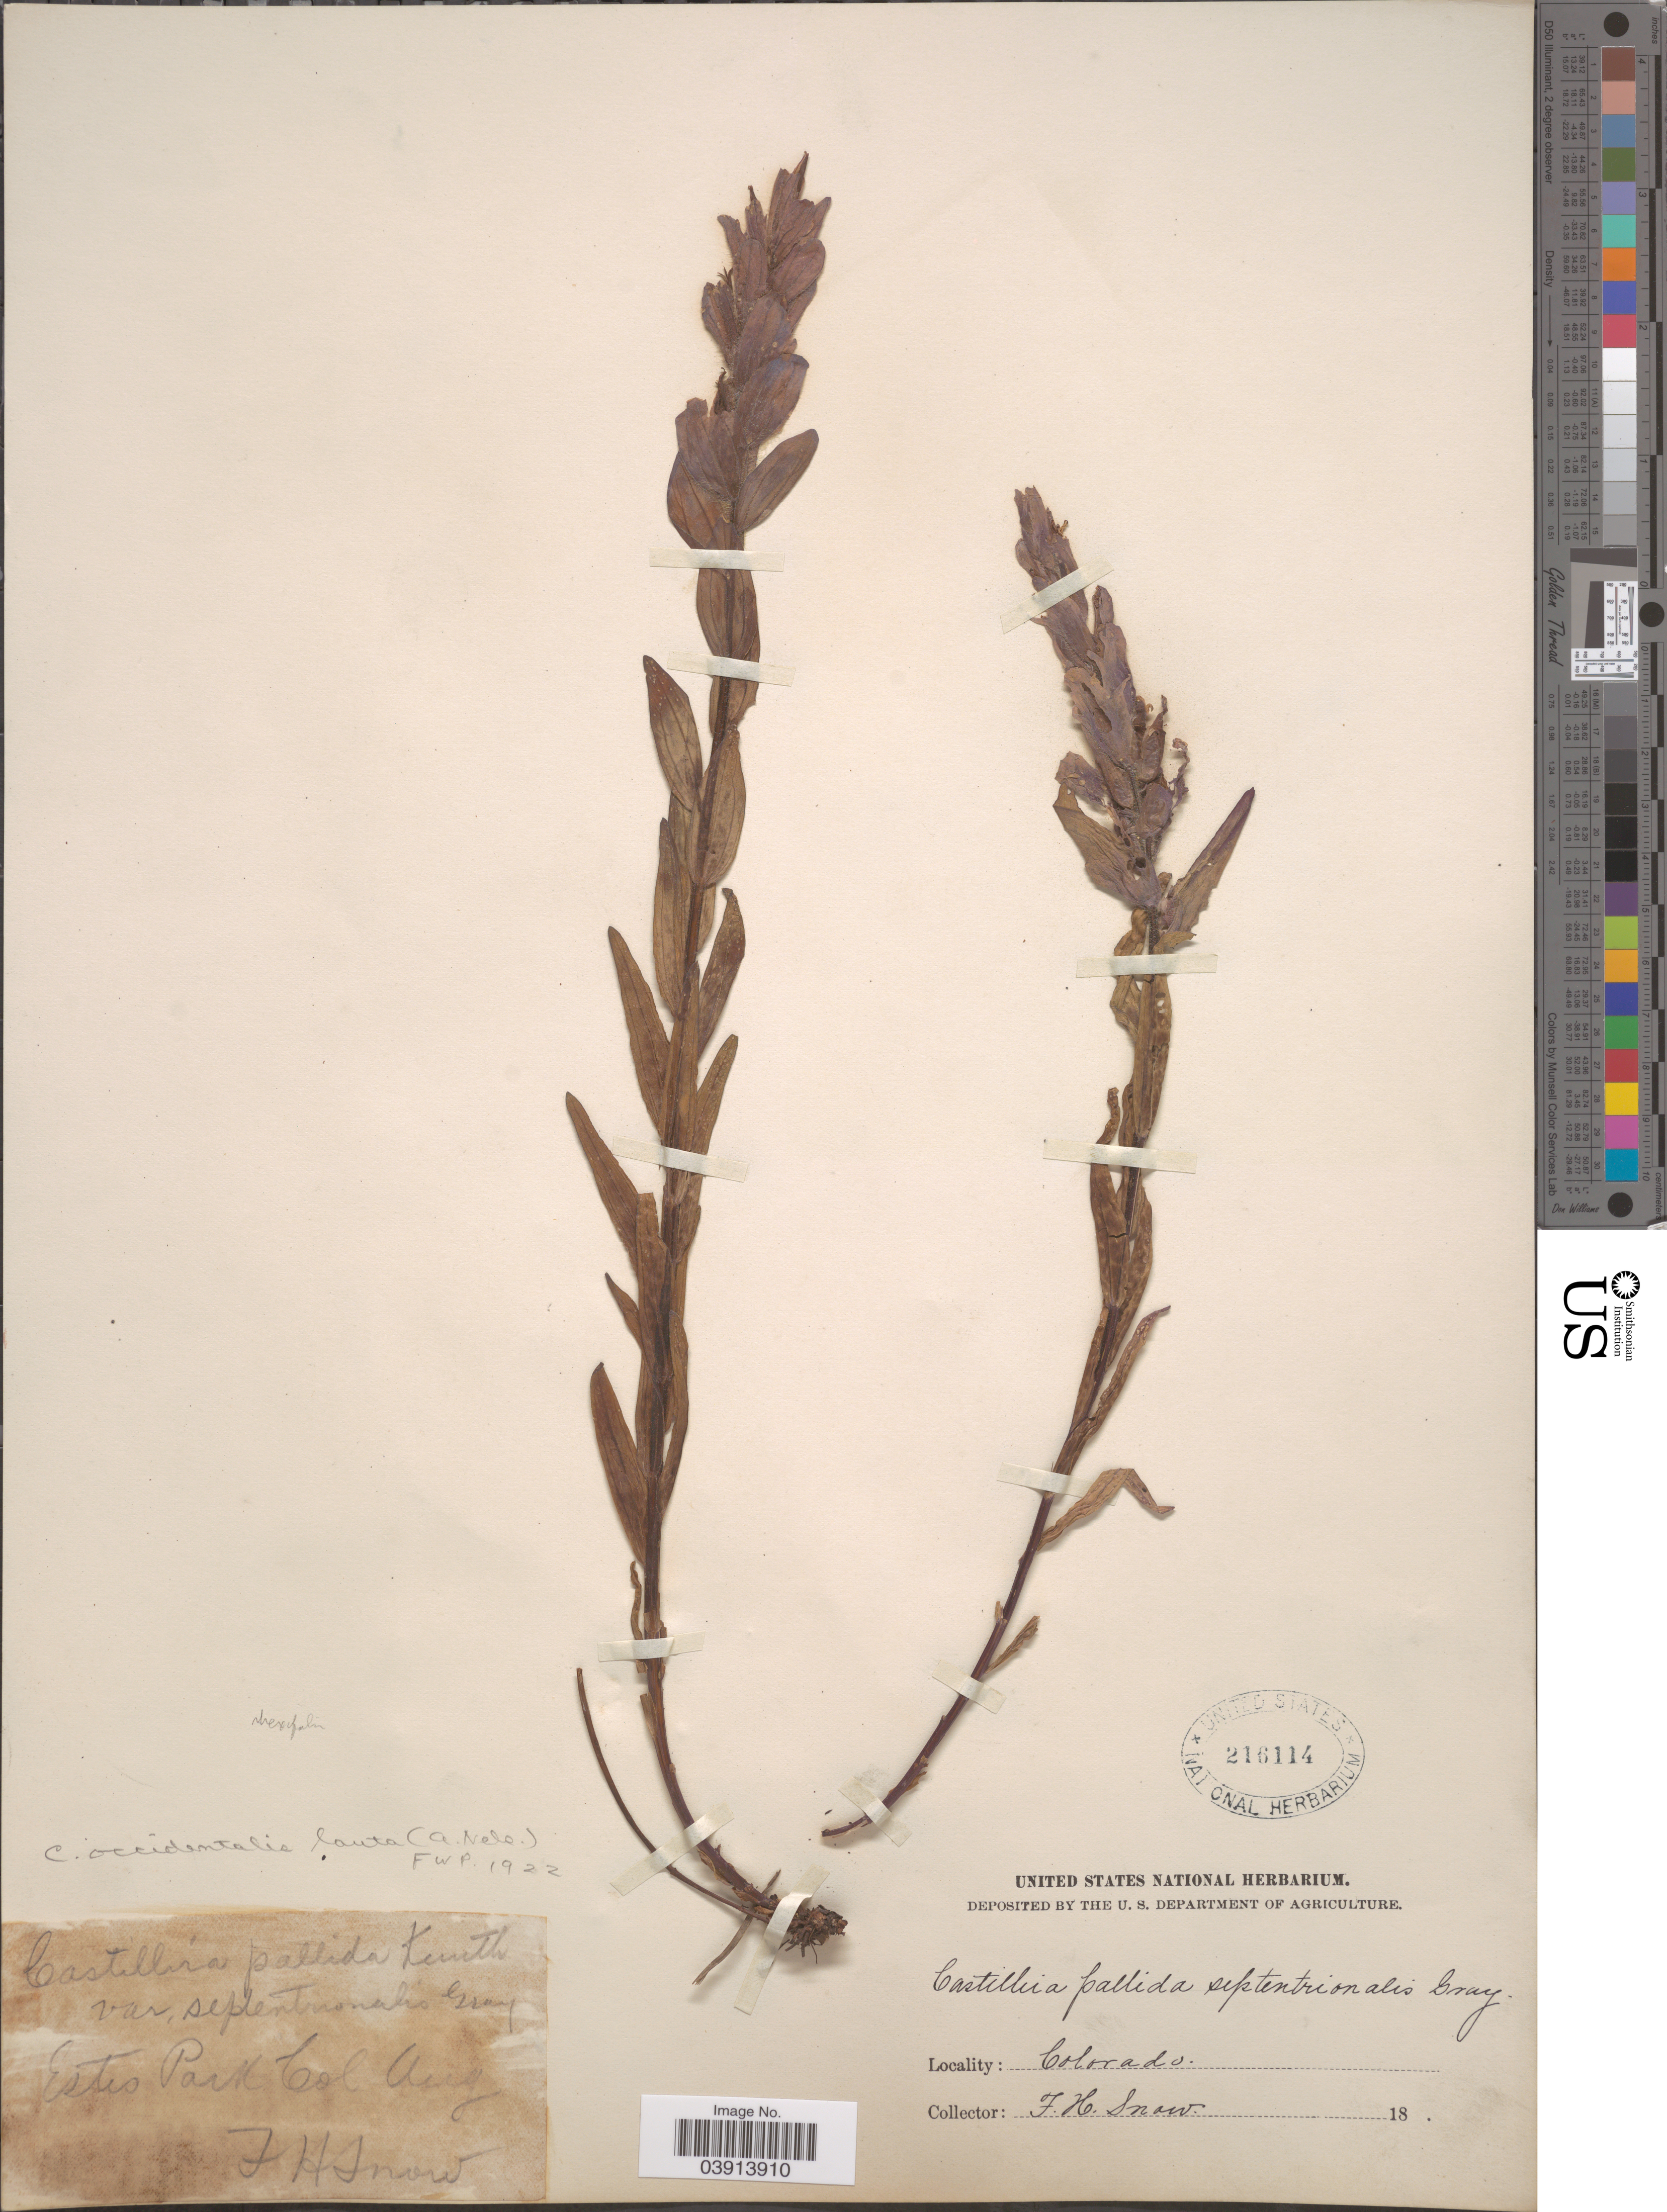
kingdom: Plantae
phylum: Tracheophyta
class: Magnoliopsida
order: Lamiales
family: Orobanchaceae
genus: Castilleja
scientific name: Castilleja rhexiifolia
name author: Rydb.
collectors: F. H. Snow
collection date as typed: Aug 18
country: United States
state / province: Colorado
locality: Estes Park.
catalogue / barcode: US 216114